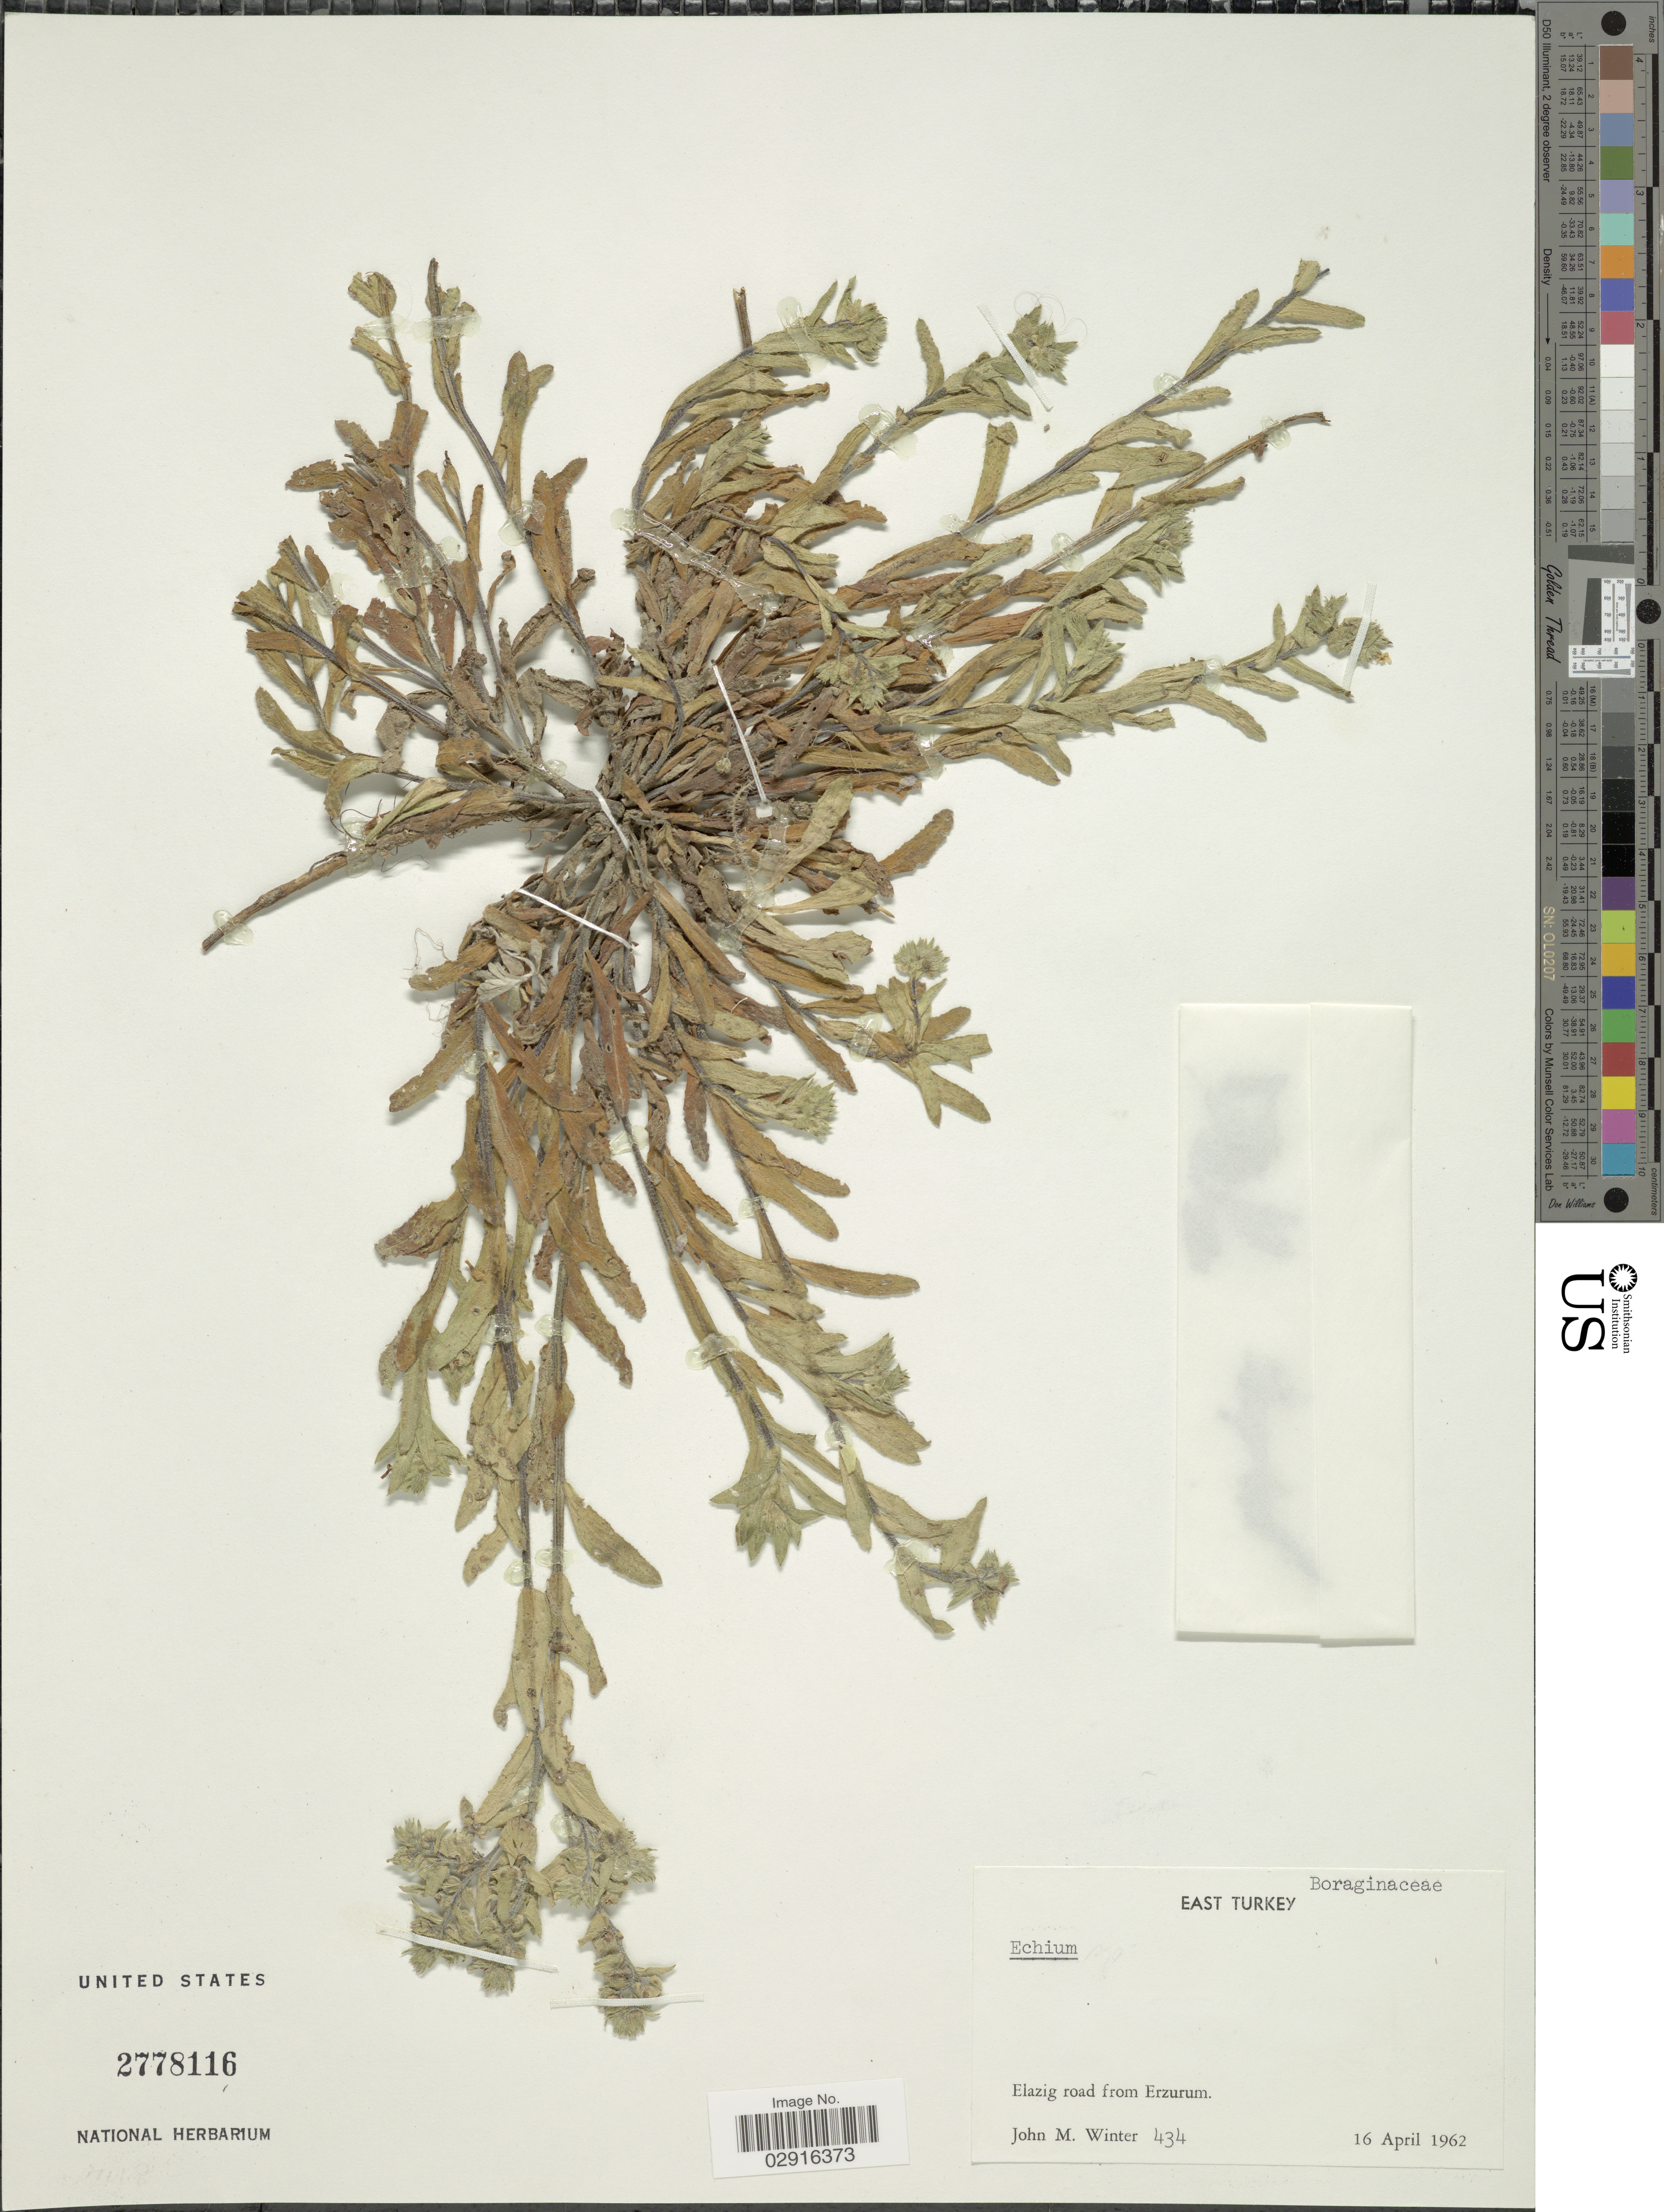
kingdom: Plantae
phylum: Tracheophyta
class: Magnoliopsida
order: Boraginales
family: Boraginaceae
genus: Echium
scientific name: Echium sp.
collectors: J. M. Winter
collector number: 434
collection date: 1962-04-16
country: Turkey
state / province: Erzurum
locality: Elazig road from Erzurum. East Turkey.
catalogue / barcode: US 2778116